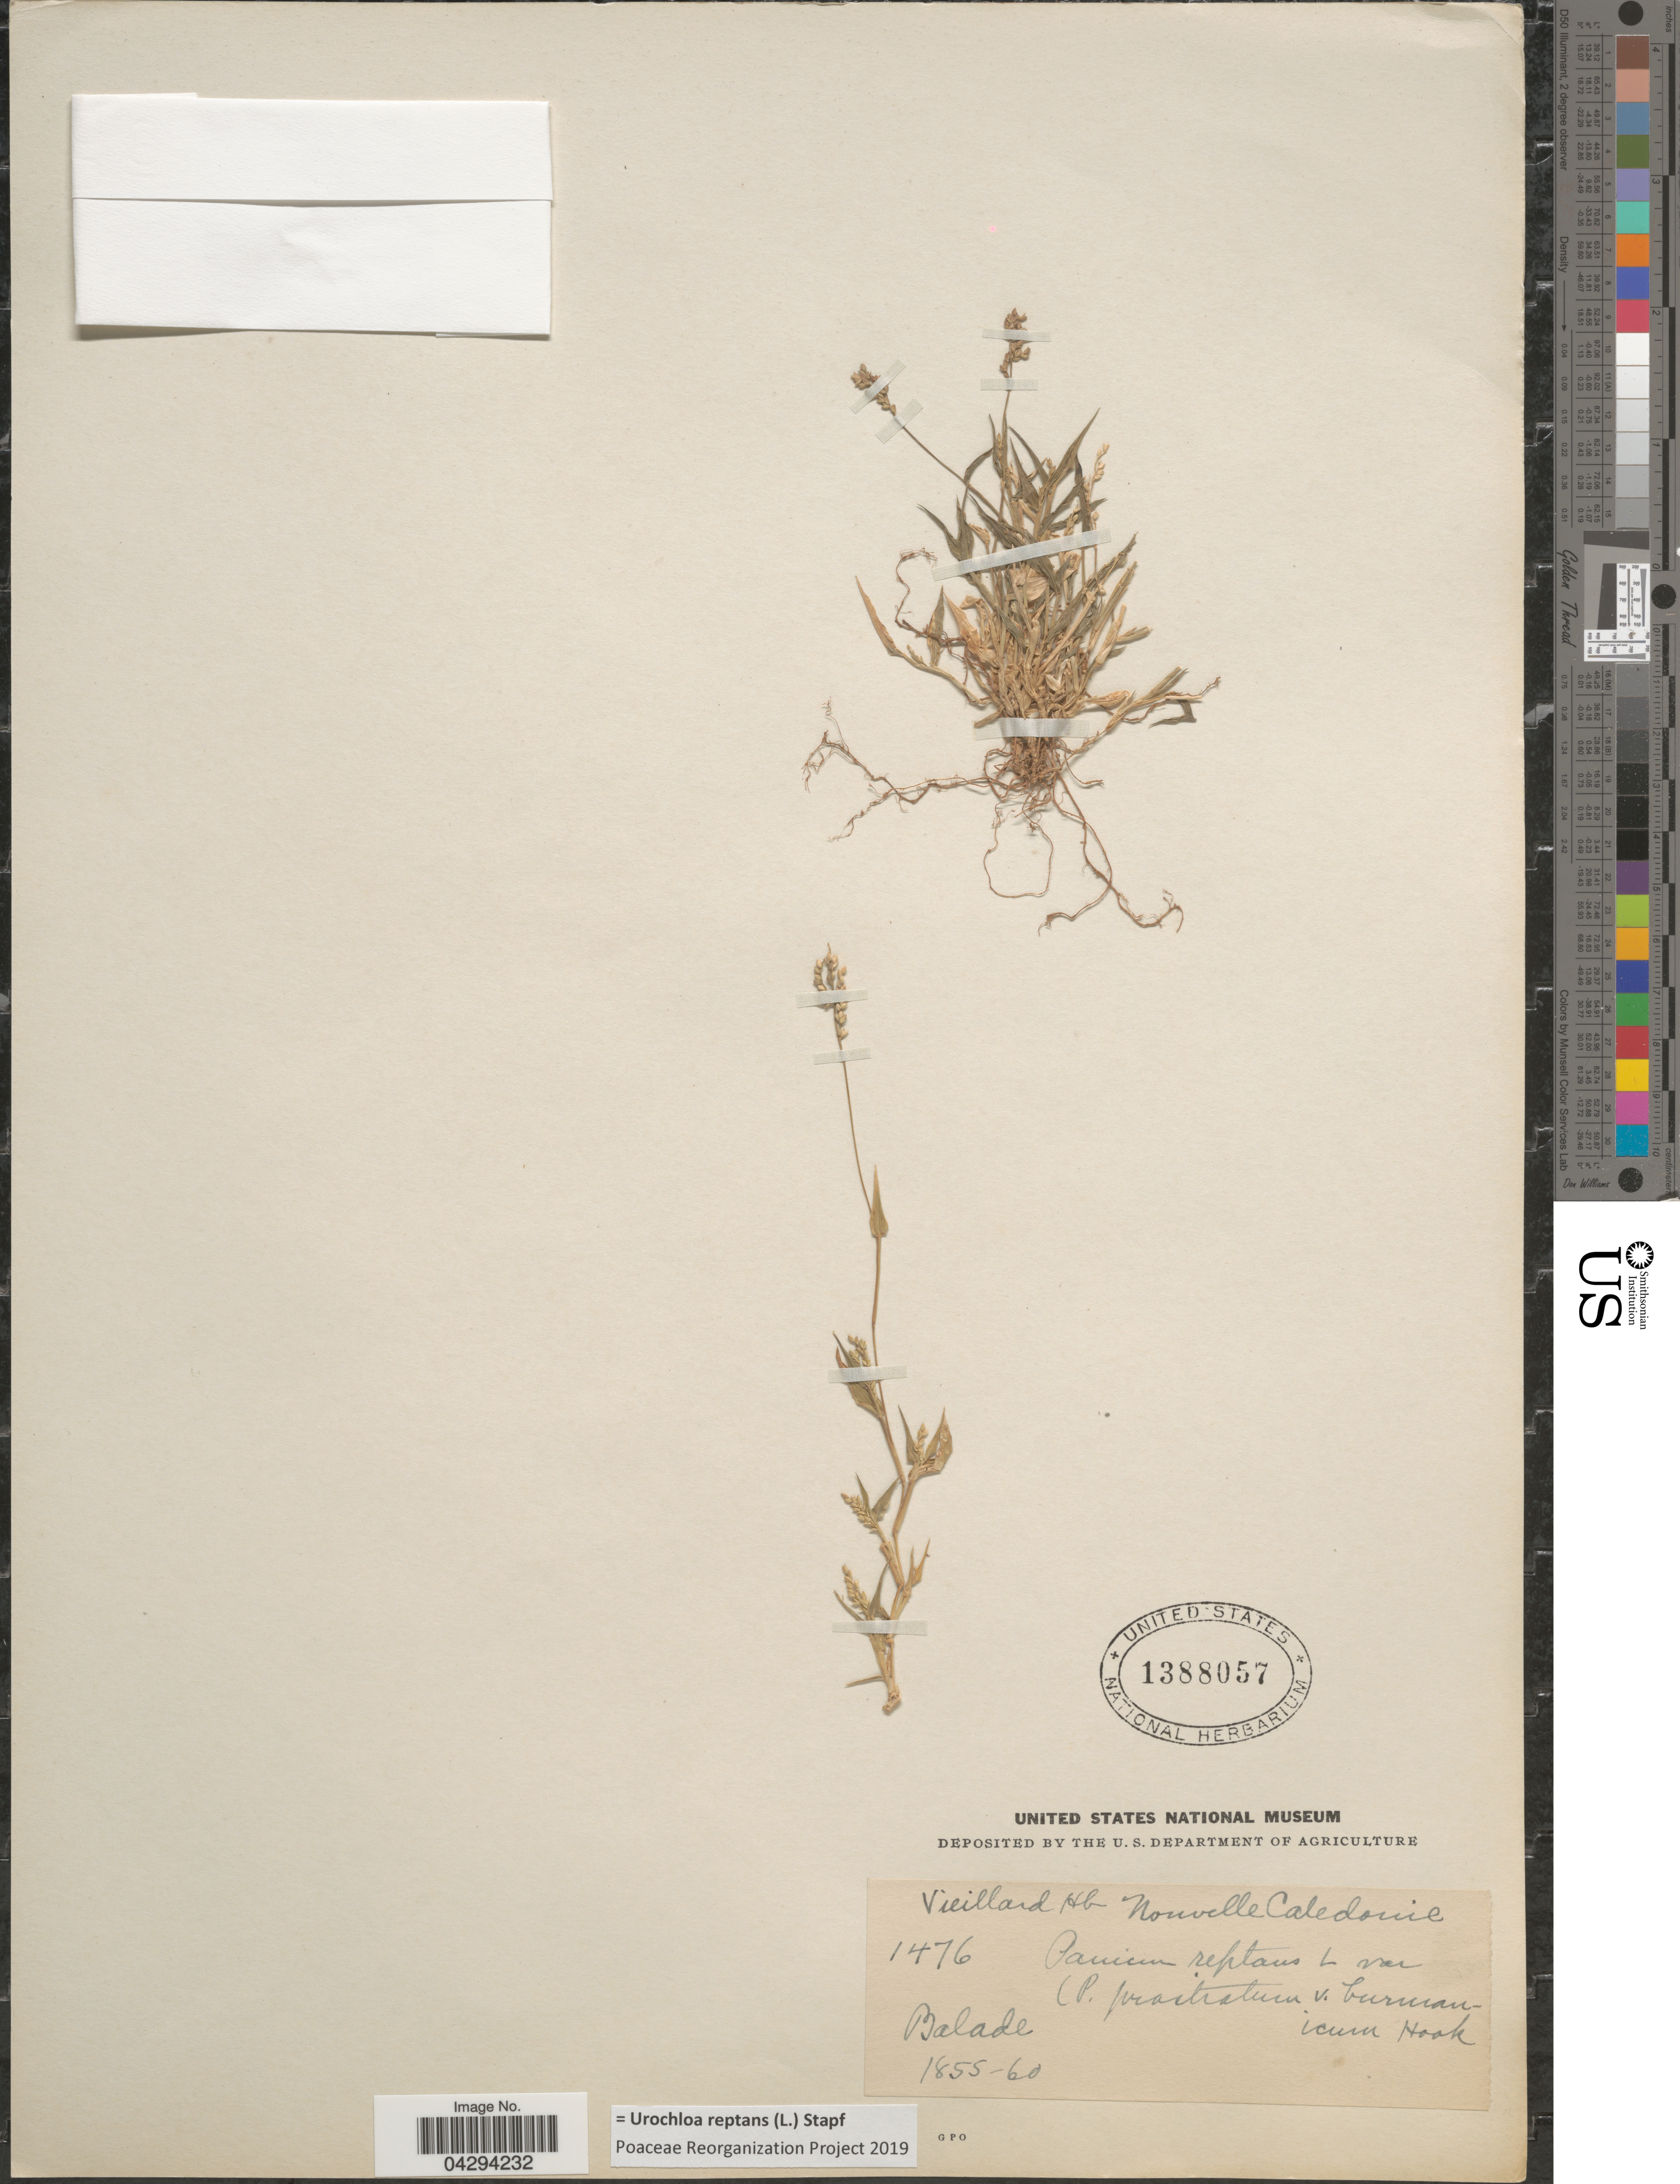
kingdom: Plantae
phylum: Tracheophyta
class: Liliopsida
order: Poales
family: Poaceae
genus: Urochloa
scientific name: Urochloa reptans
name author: (L.) Stapf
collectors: ex herb. Vieilland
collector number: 1476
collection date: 1855/1860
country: New Caledonia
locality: Nouvelle Caledonie. Balade.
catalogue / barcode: US 1388057